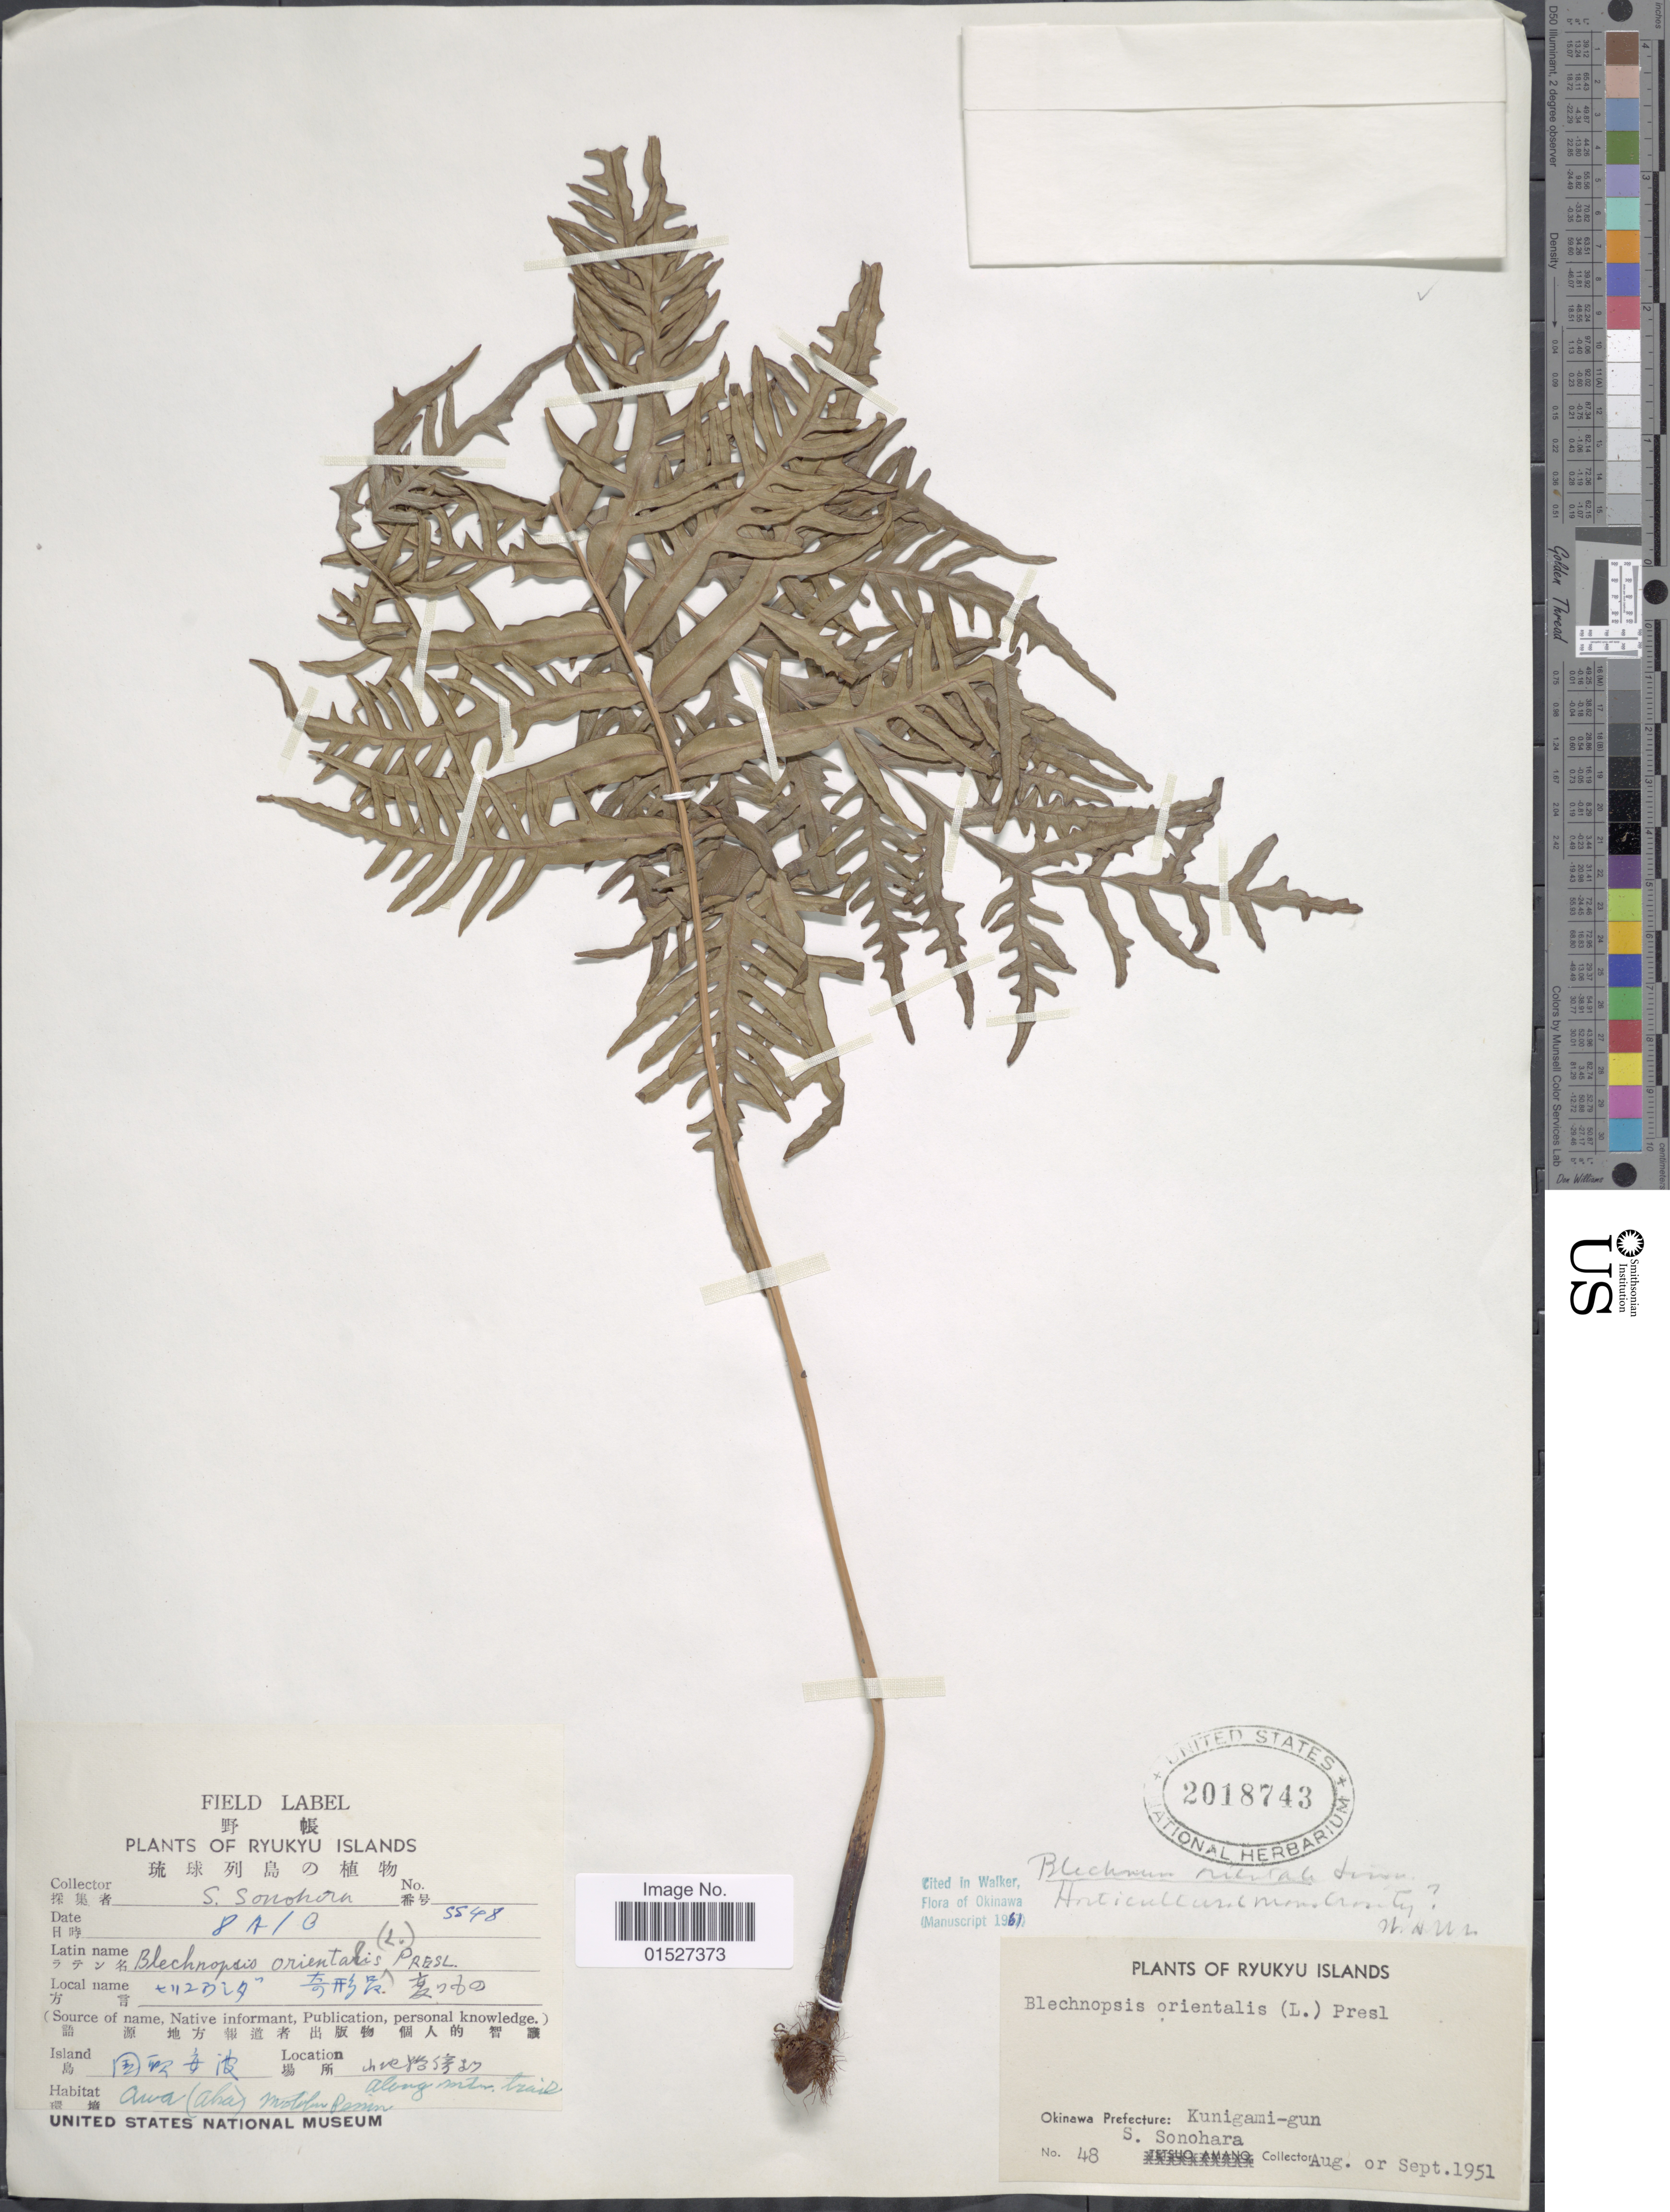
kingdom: Plantae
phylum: Tracheophyta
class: Polypodiopsida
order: Polypodiales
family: Blechnaceae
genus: Blechnum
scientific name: Blechnum orientale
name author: L.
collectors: S. Sonohara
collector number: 48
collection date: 1951-08/1951-09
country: Japan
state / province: Okinawa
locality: Ryukyu Islands. Okinawa Prefecture: Kunigami-gun.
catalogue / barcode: US 2018743